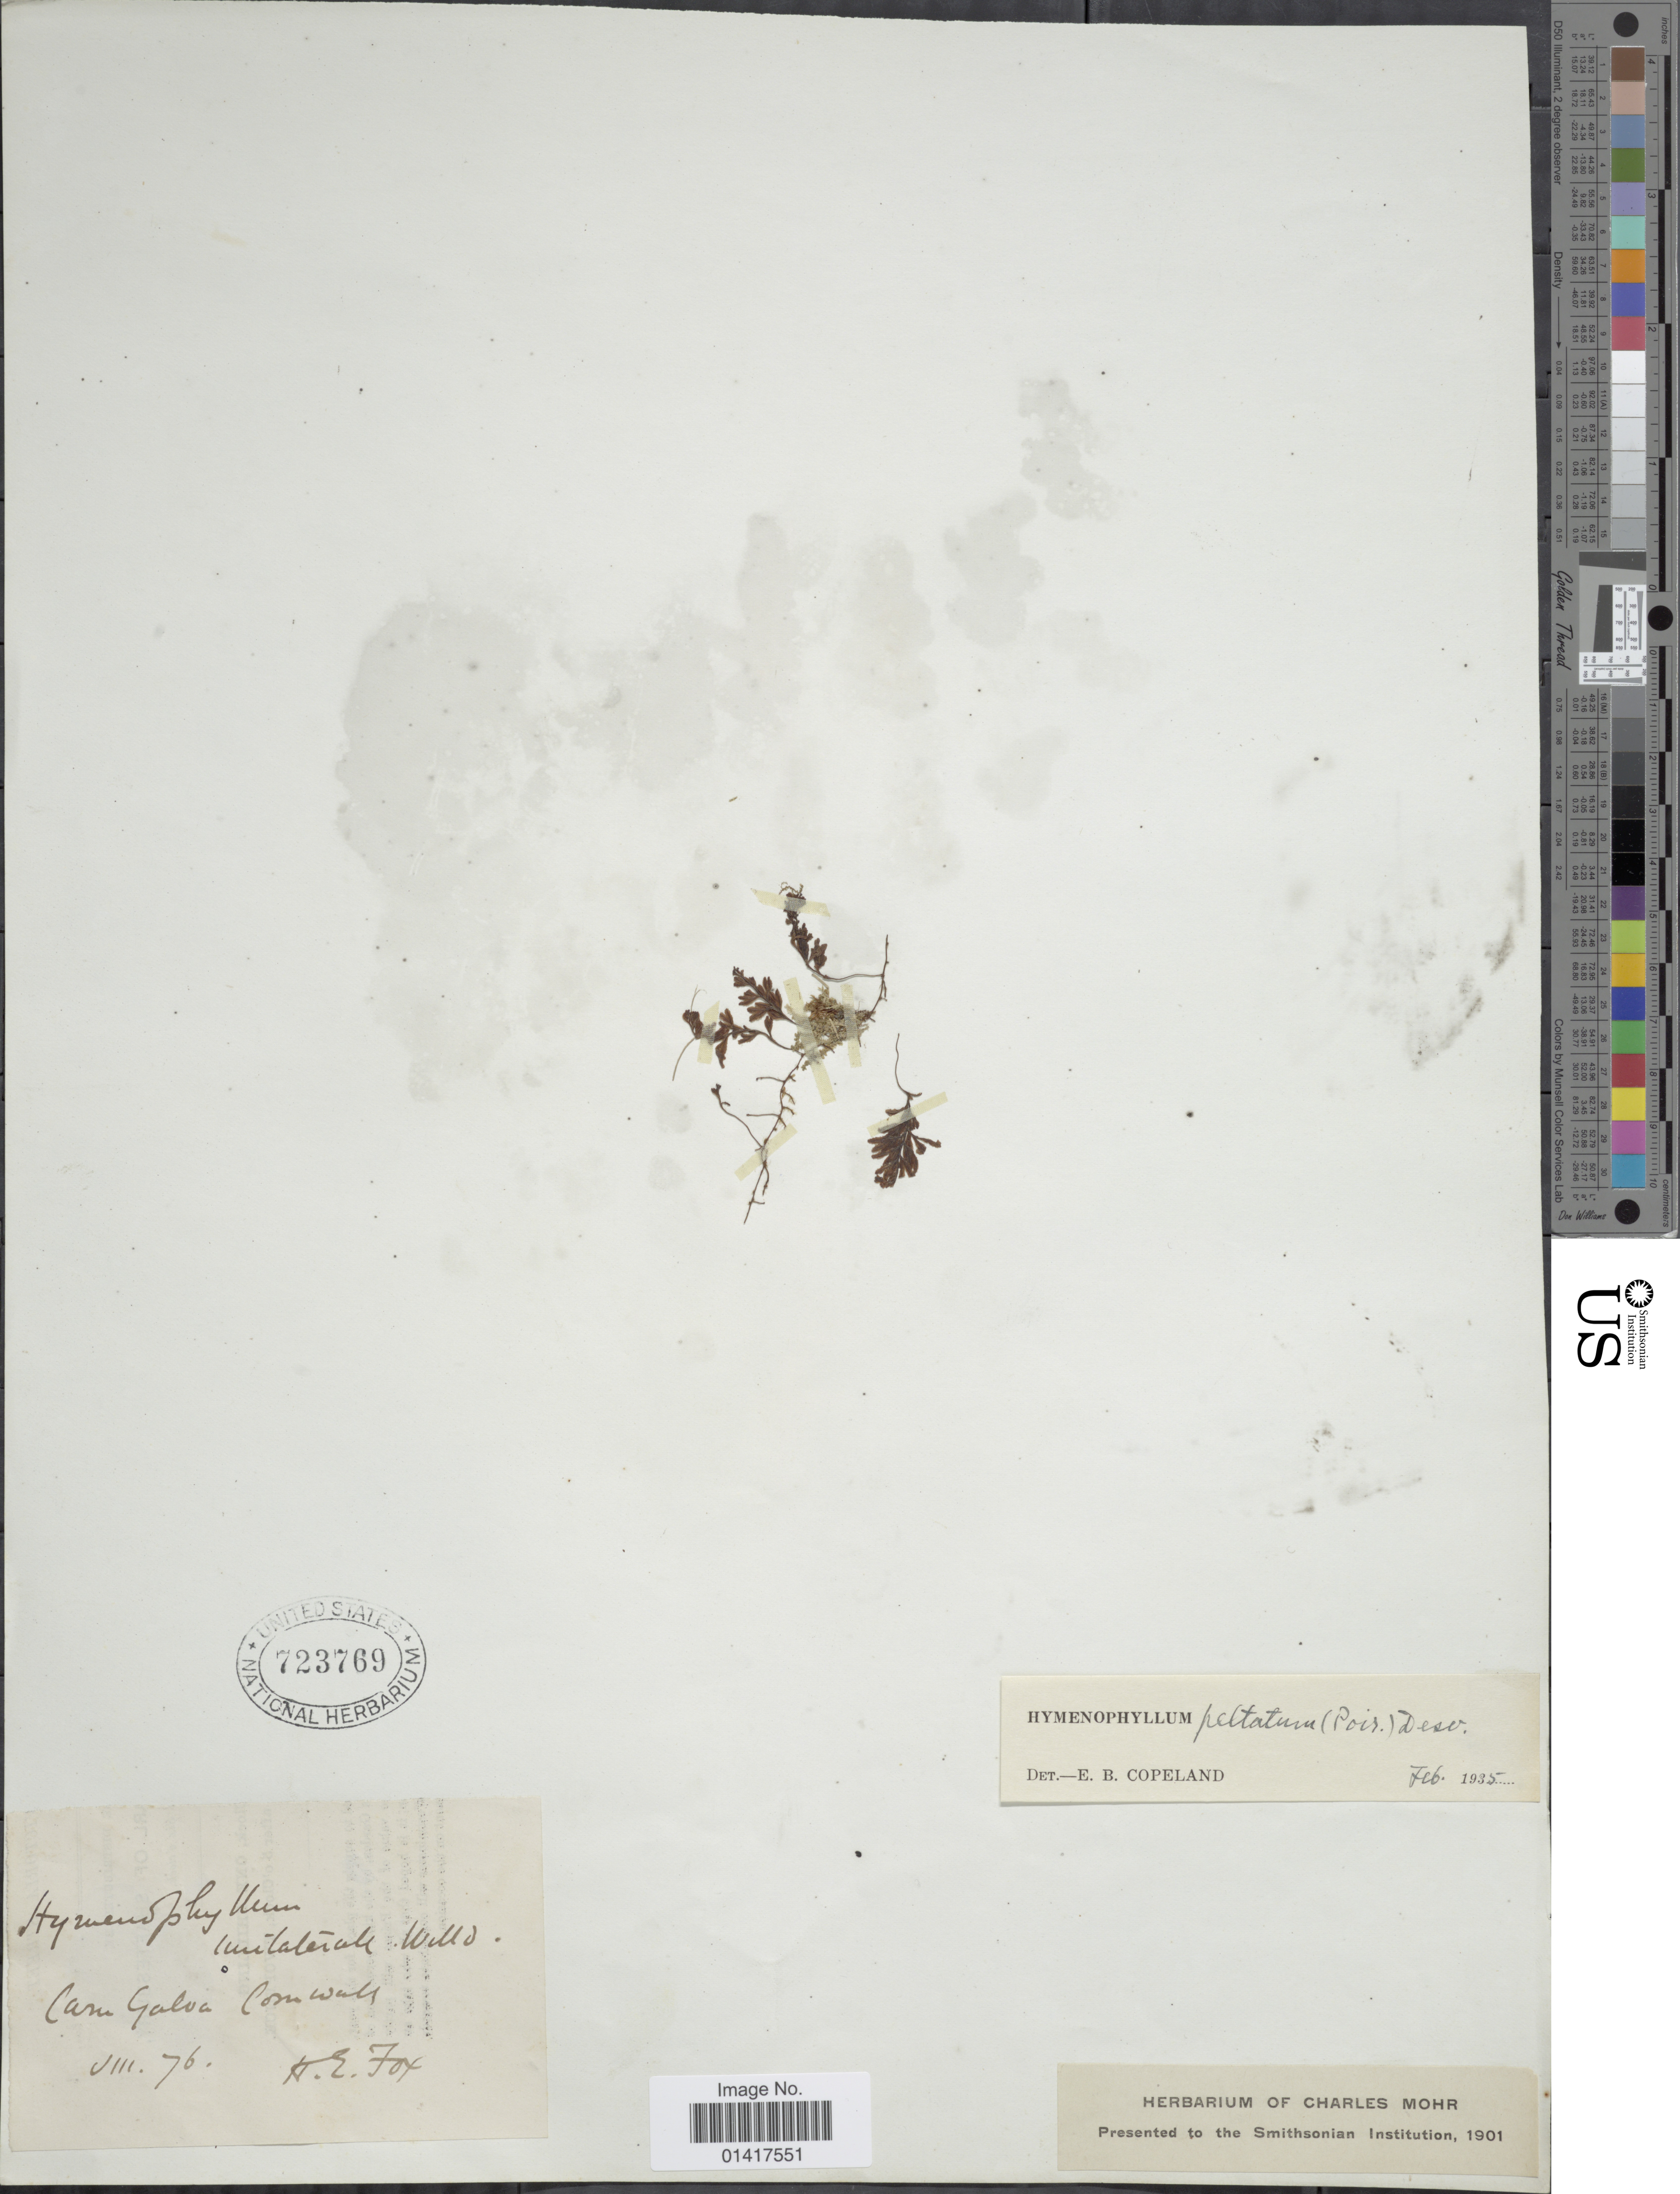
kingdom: Plantae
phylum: Tracheophyta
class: Polypodiopsida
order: Hymenophyllales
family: Hymenophyllaceae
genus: Hymenophyllum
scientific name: Hymenophyllum peltatum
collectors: H. Fox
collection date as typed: Transcribed d/m/y: /8/76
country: United Kingdom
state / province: England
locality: Carn Galva Cornwall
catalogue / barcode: US 723769